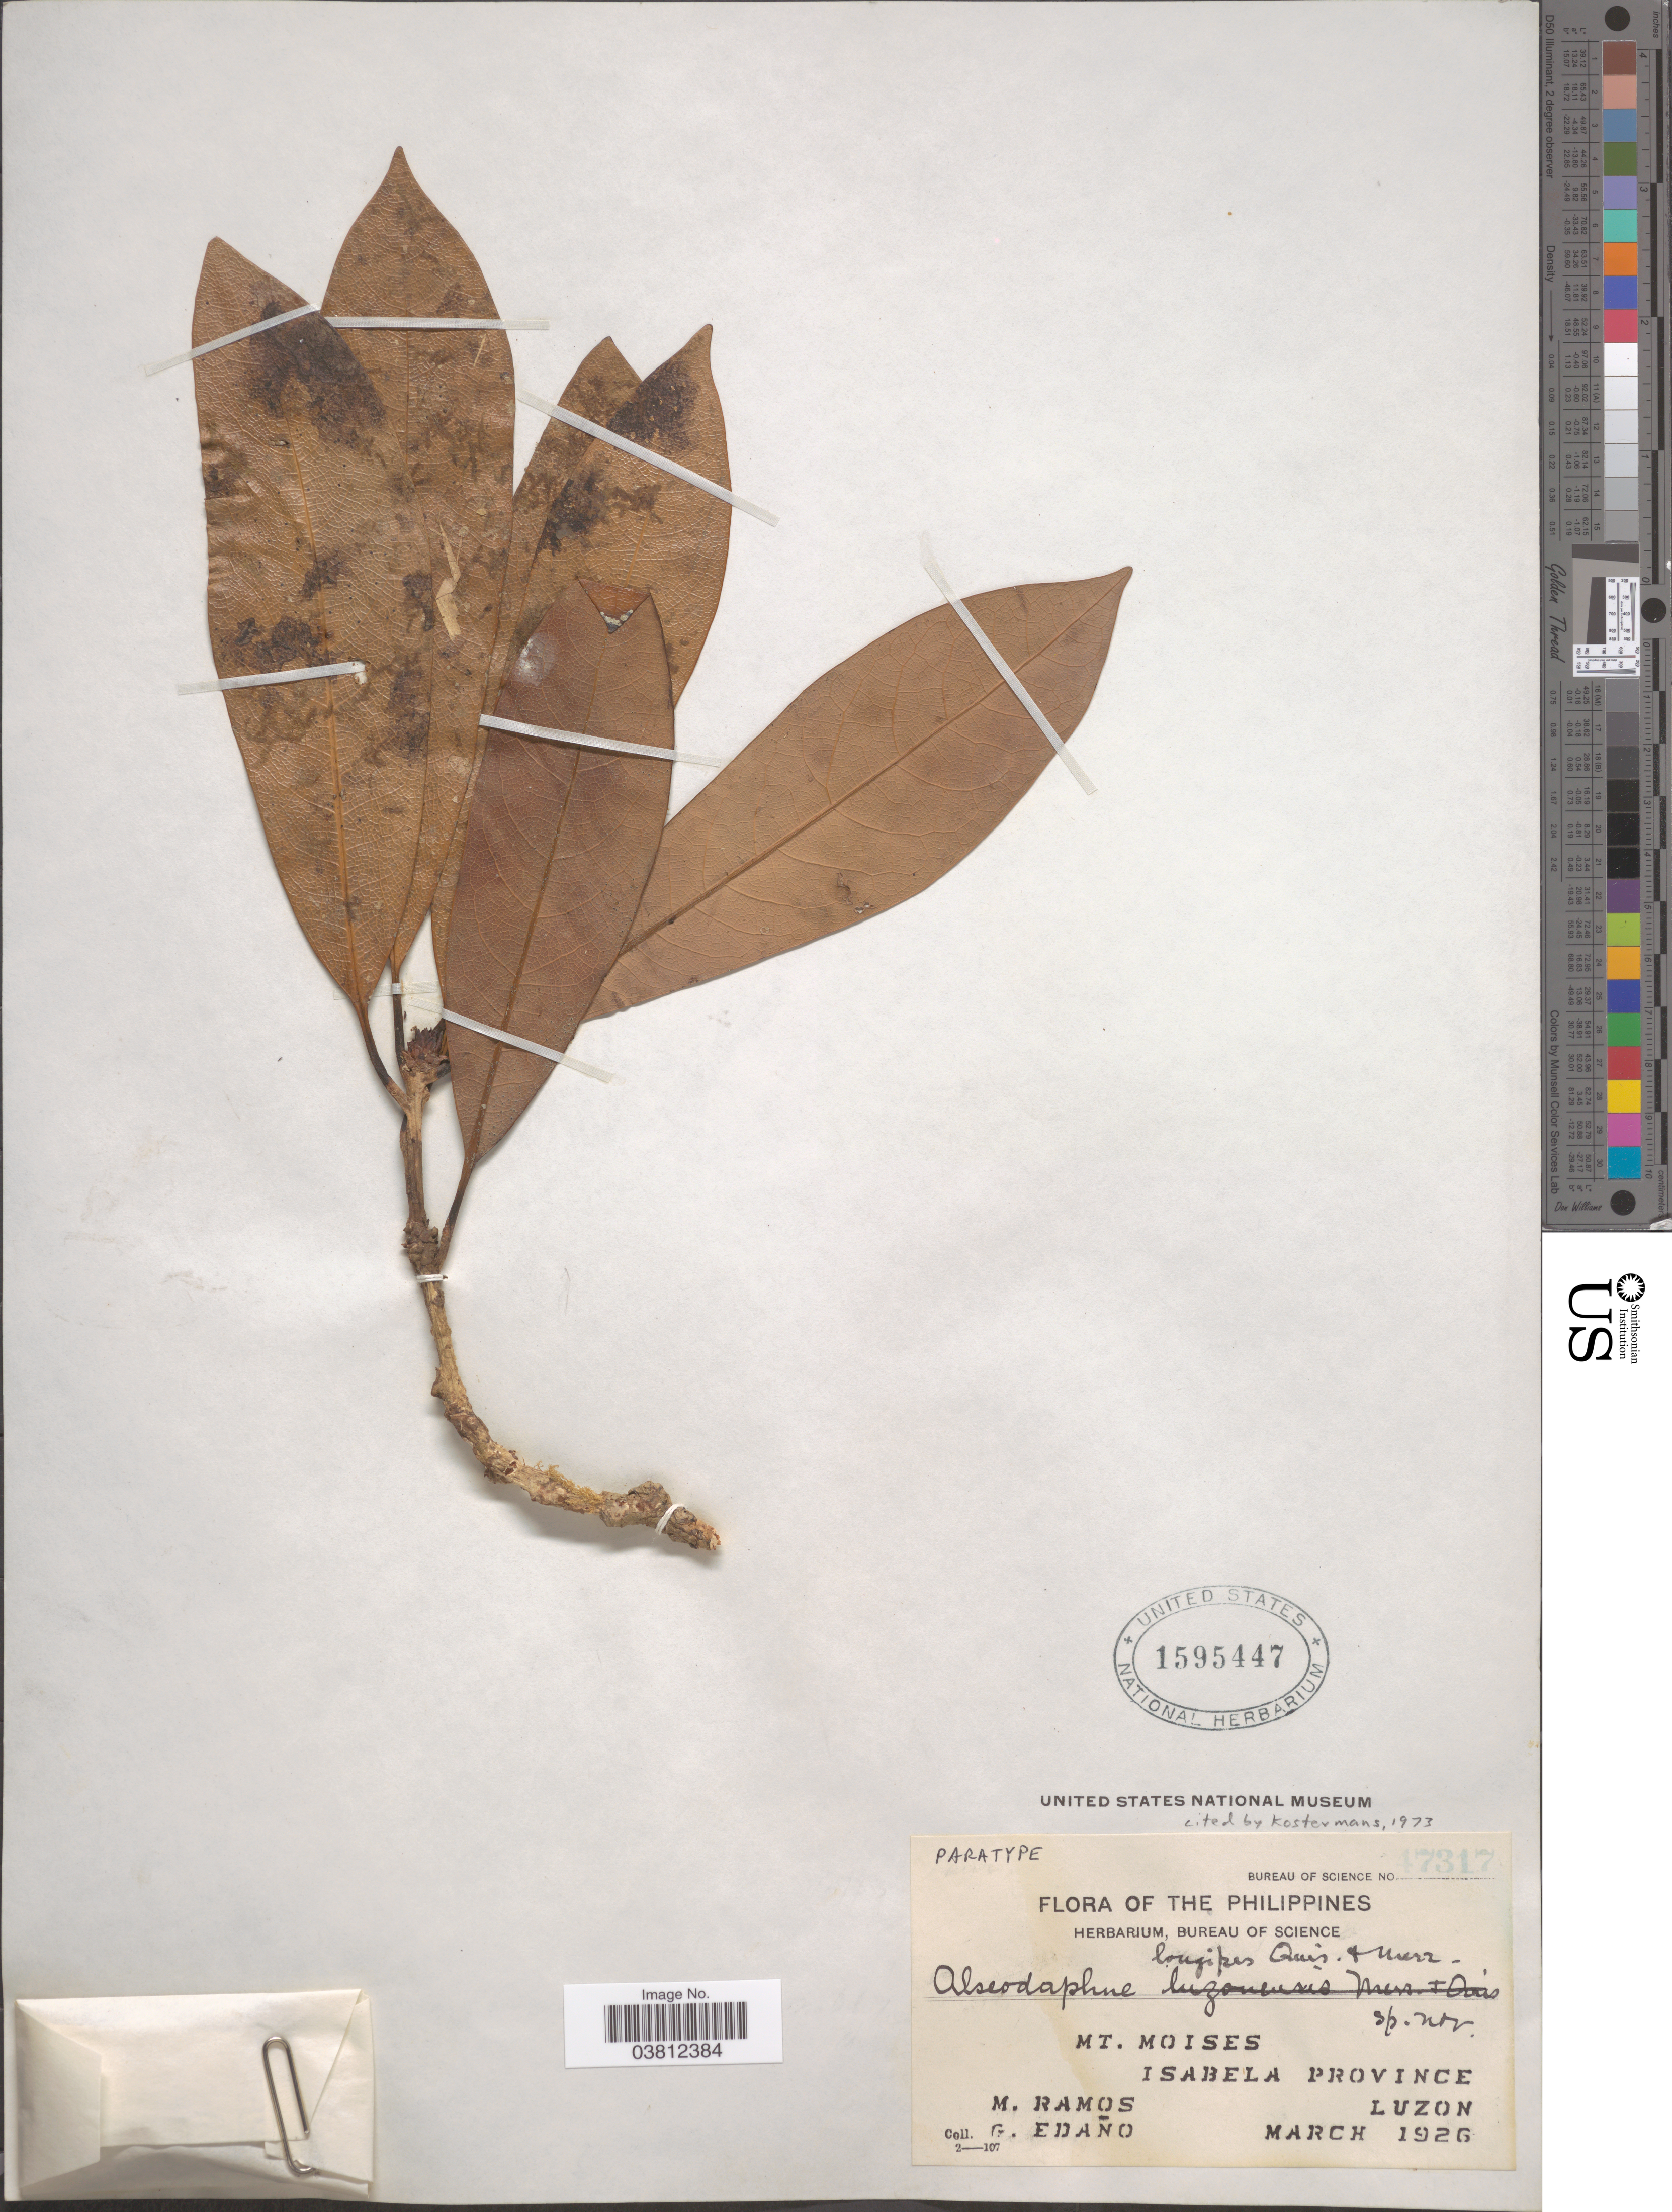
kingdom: Plantae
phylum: Tracheophyta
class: Magnoliopsida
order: Laurales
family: Lauraceae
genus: Alseodaphne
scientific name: Alseodaphne longipes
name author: Quisumb. & Merr.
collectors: M. Ramos & G. Edaño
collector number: Bureau of Science 47317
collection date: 1926-03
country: Philippines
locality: Mt. Moises. Isabela Province. Luzon.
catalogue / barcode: US 1595447